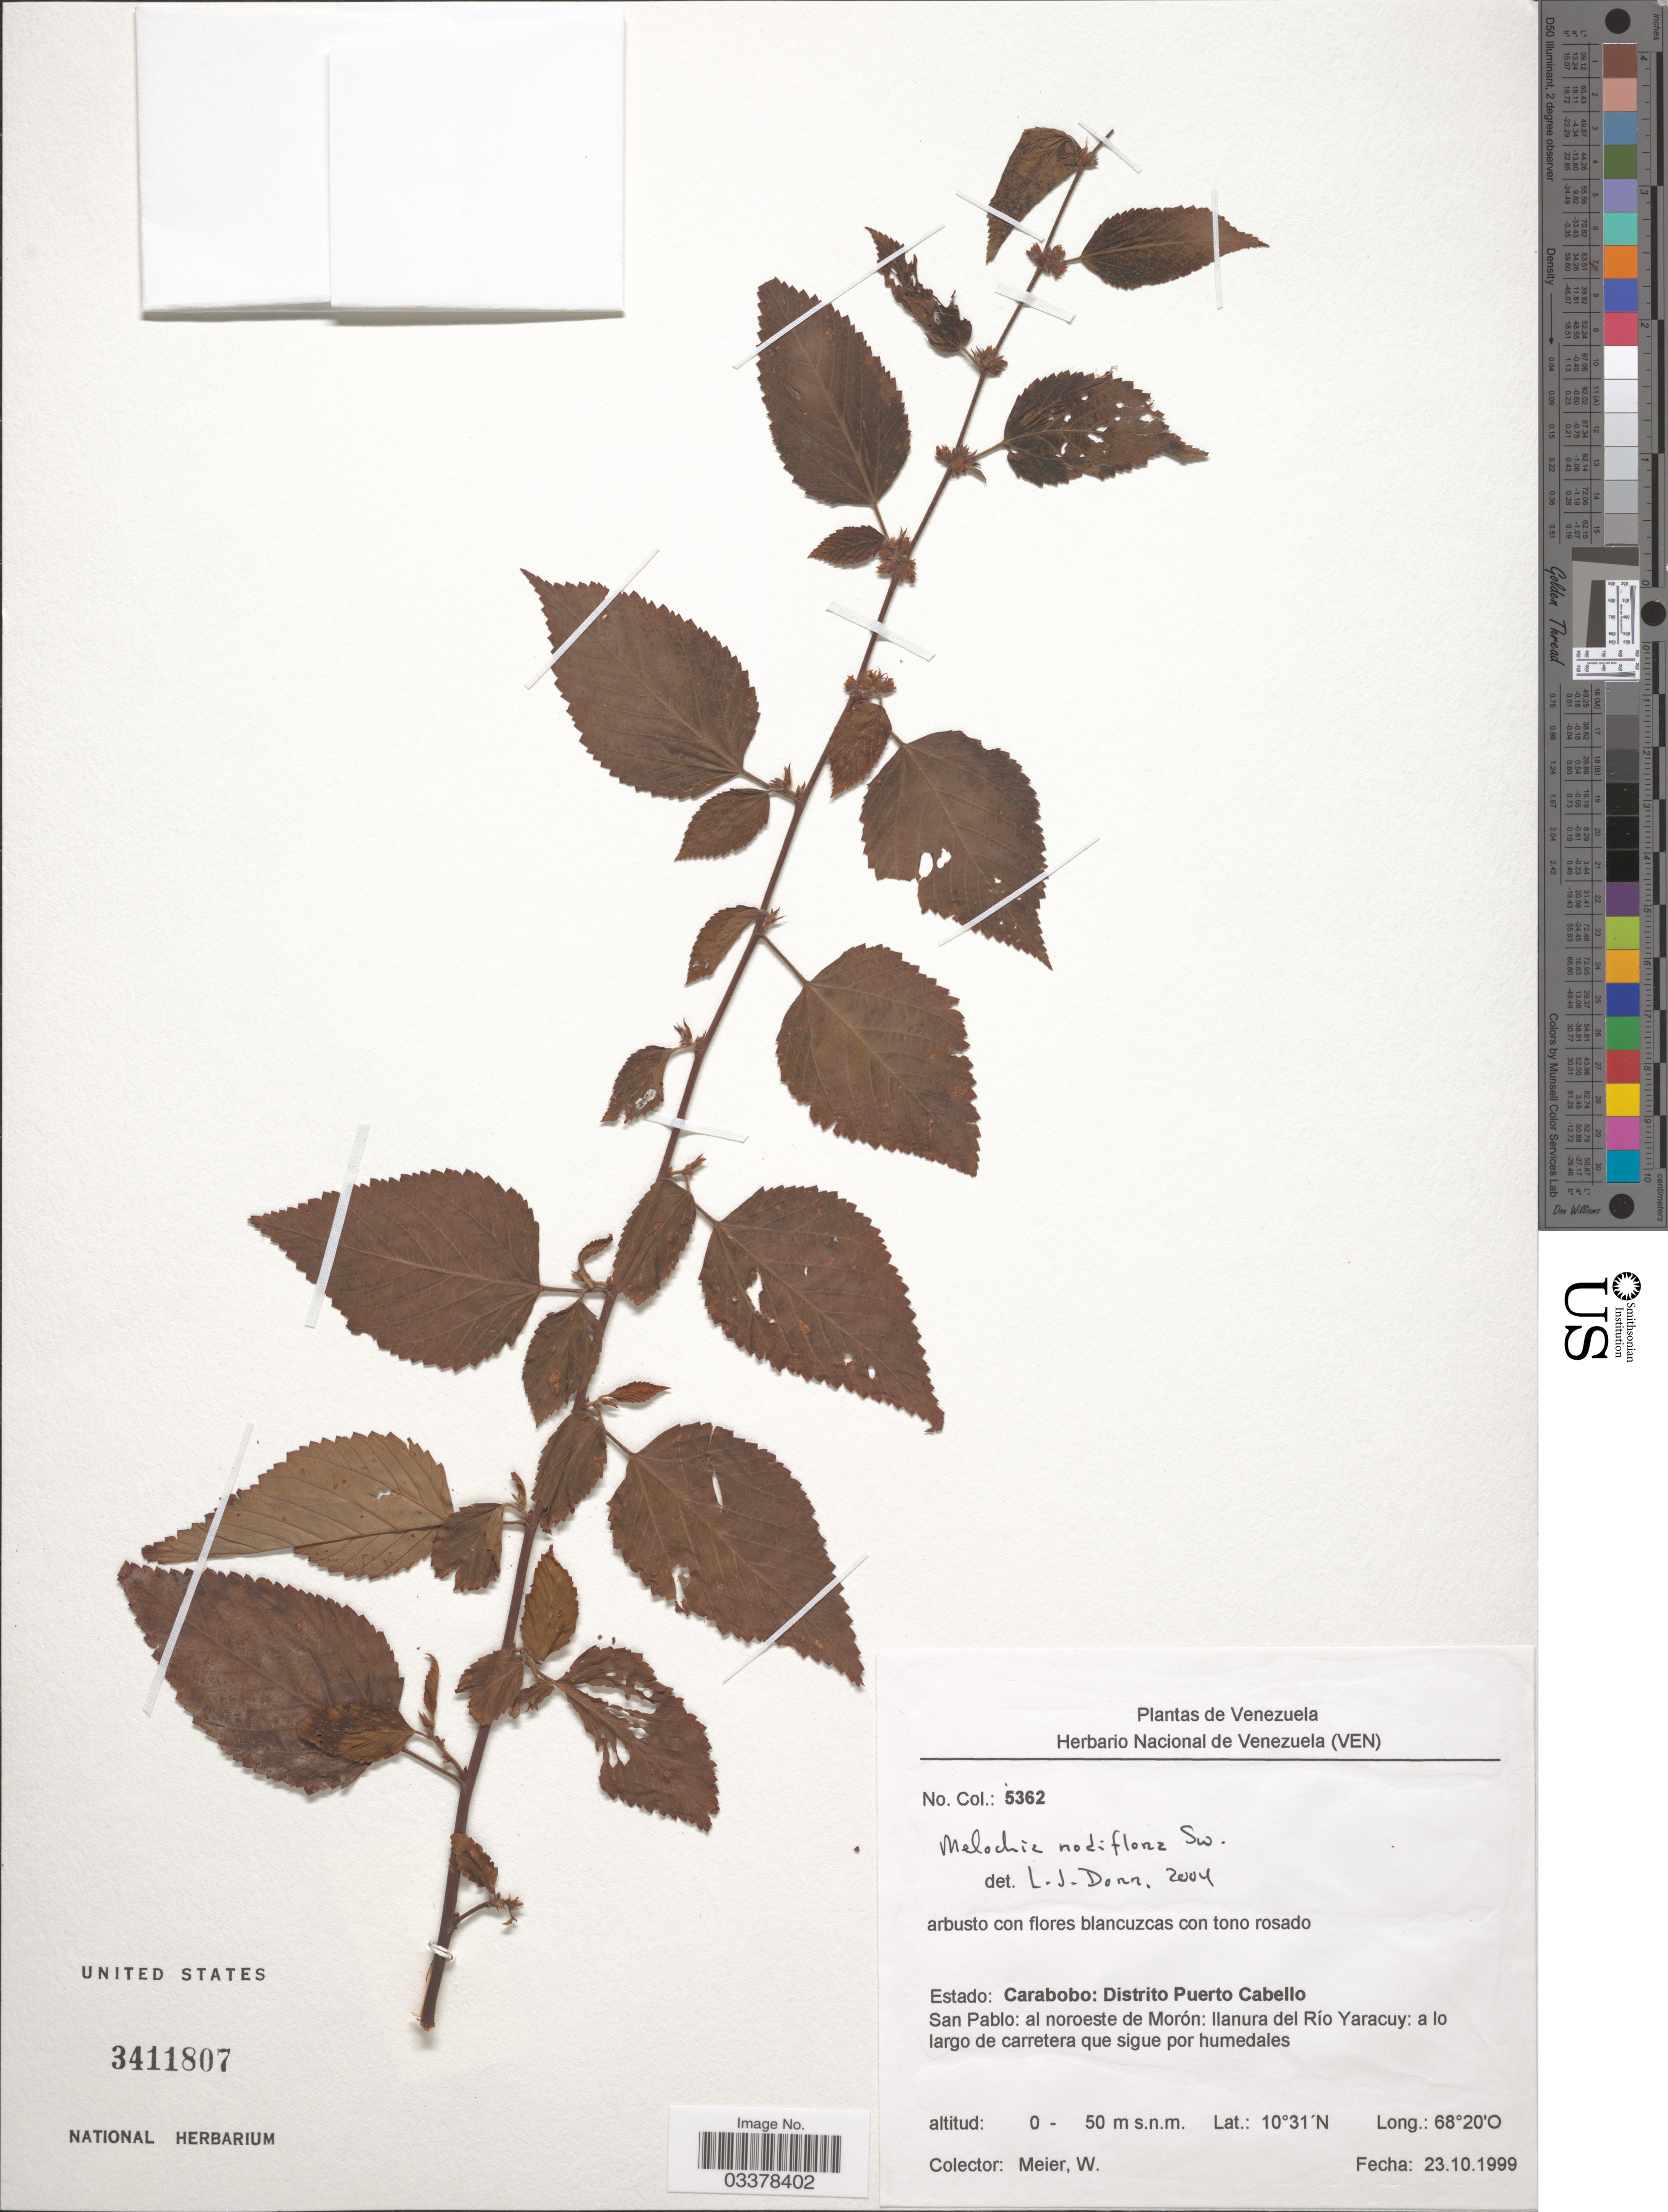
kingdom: Plantae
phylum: Tracheophyta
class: Magnoliopsida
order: Malvales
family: Malvaceae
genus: Melochia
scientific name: Melochia nodiflora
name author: Sw.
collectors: W. Meier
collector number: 5362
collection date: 1999-10-23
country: Venezuela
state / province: Carabobo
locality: Distrito Puerto Cabello. San Pablo: al noroeste de Morón: llanura del Río Yaracuy.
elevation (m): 0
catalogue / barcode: US 3411807